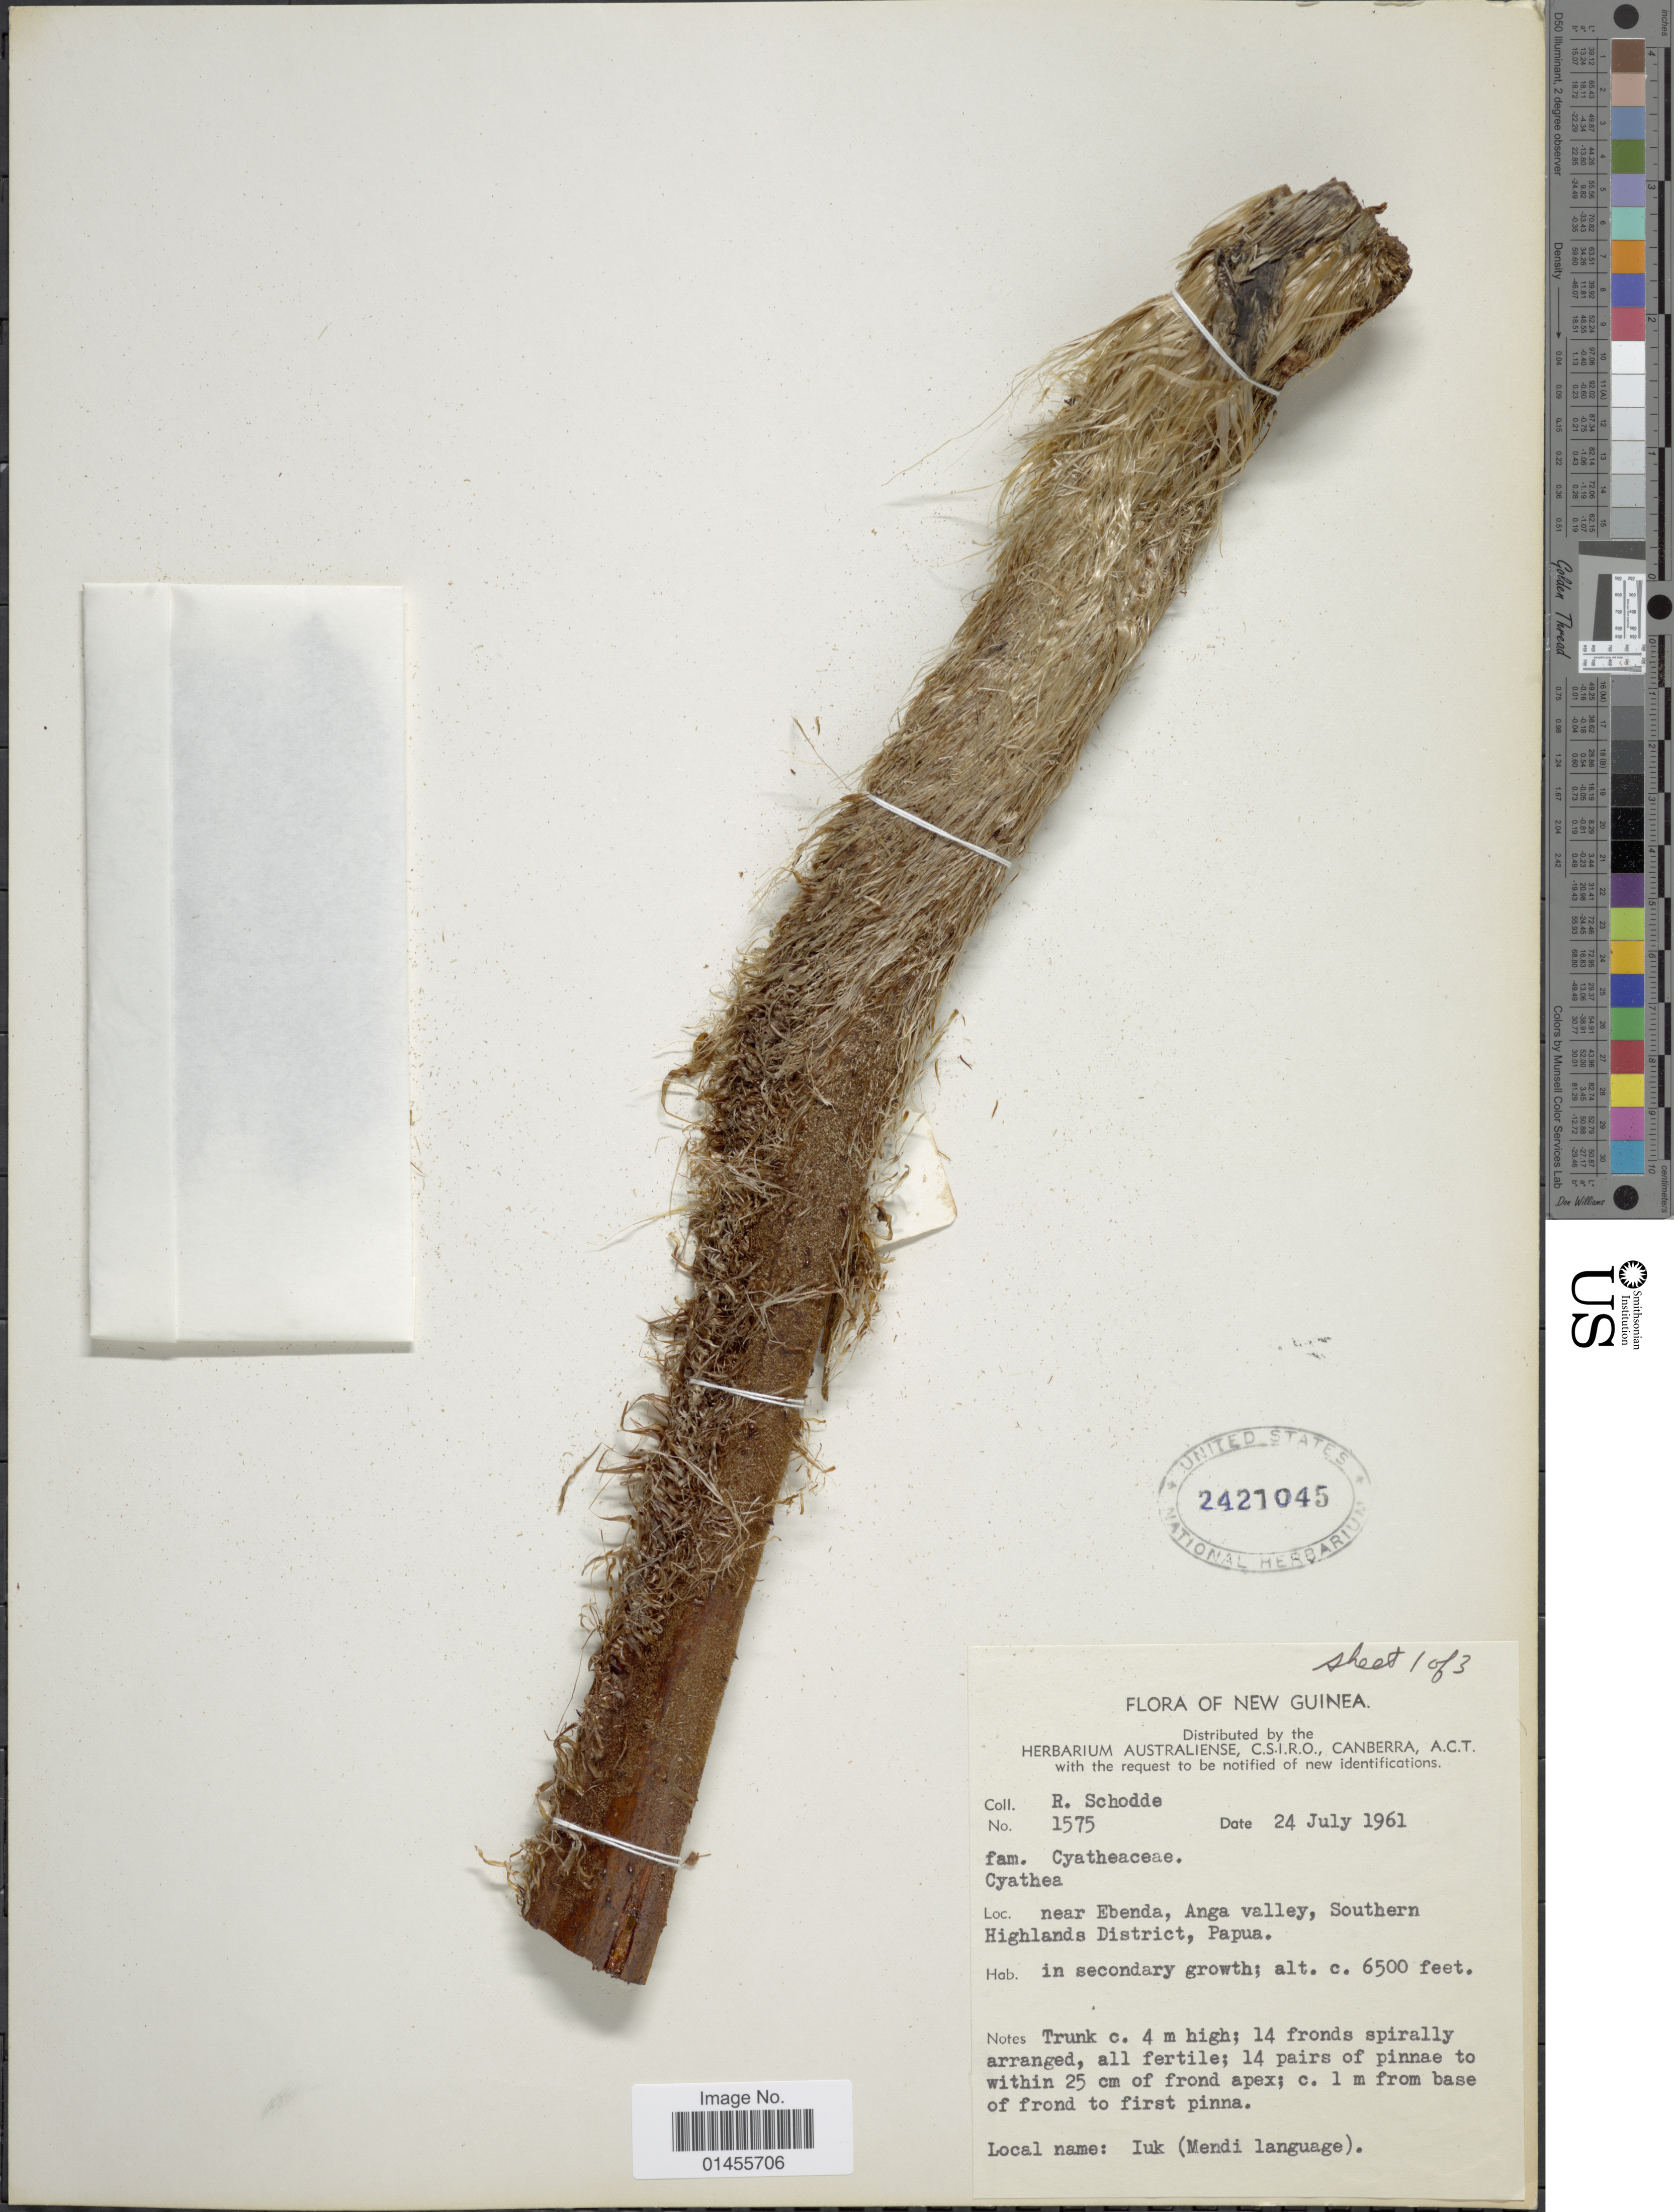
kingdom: Plantae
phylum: Tracheophyta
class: Polypodiopsida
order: Cyatheales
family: Cyatheaceae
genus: Alsophila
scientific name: Alsophila sp.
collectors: R. Schodde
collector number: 1575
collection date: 1961-07-24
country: Indonesia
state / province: Papua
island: New Guinea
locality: New Guinea, near Ebenda, Anga valley, Southern Highlands Disitrict, papua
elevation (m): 1981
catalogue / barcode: US 2421045